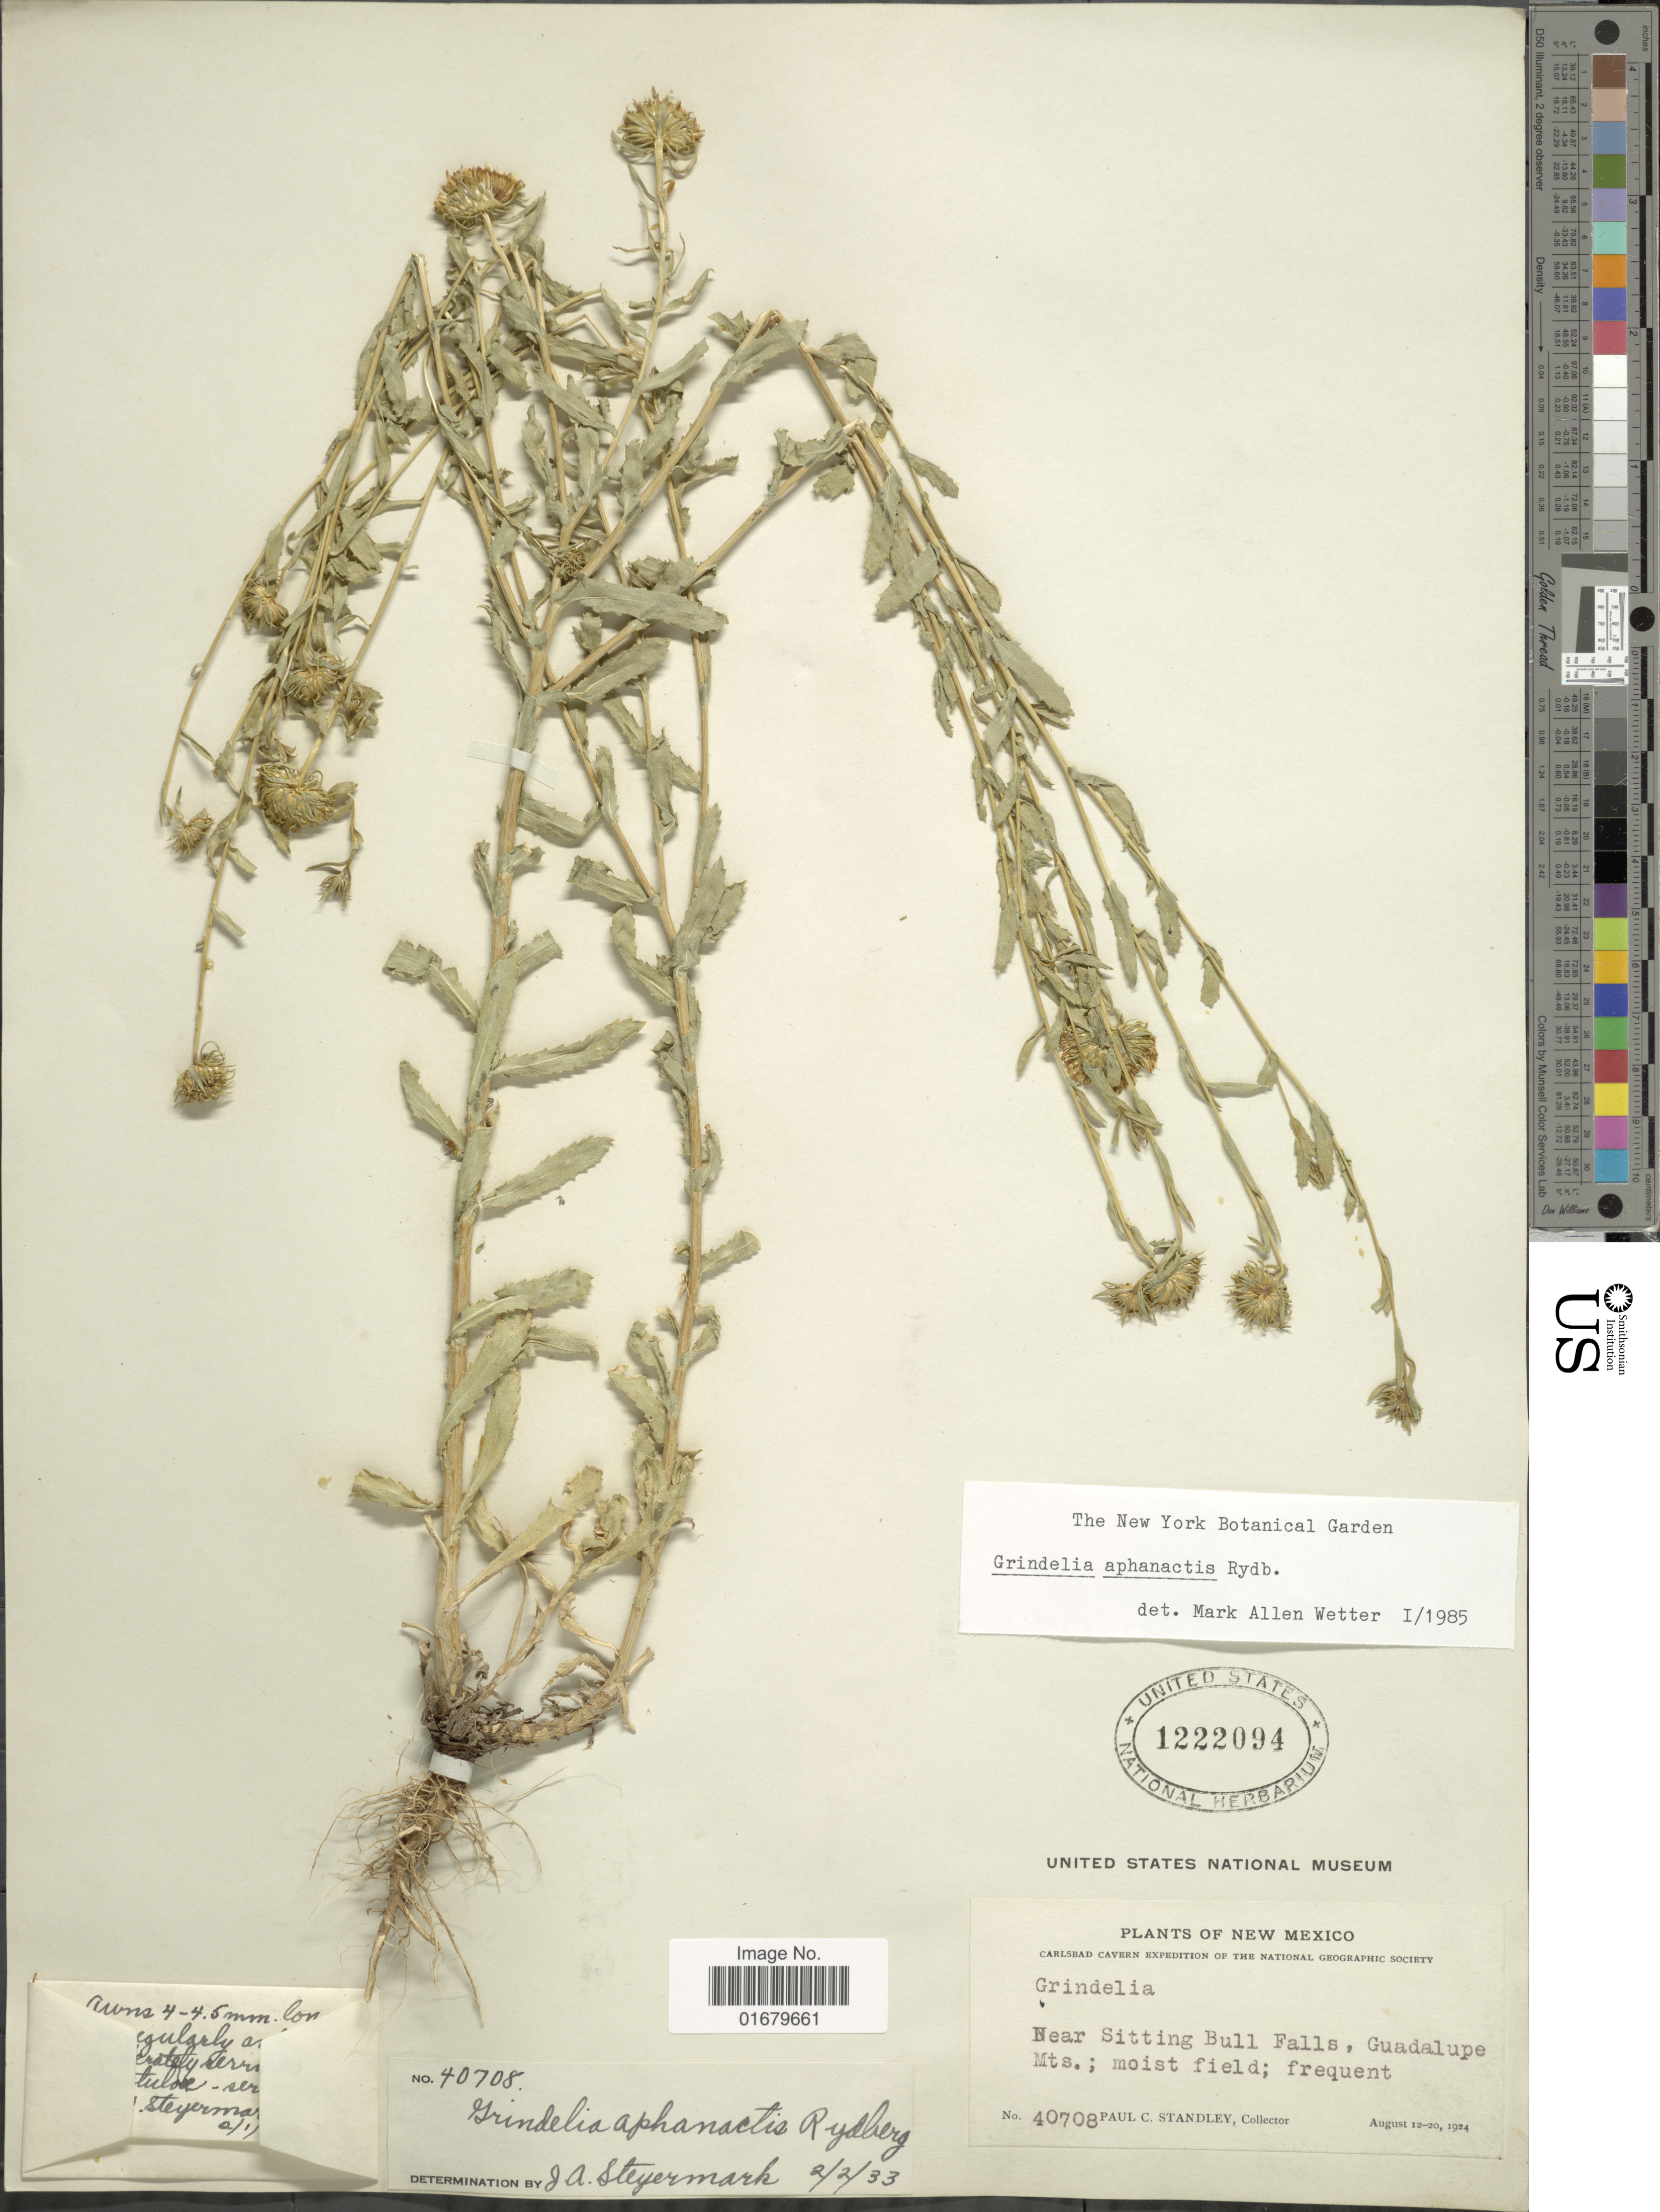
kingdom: Plantae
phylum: Tracheophyta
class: Magnoliopsida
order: Asterales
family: Asteraceae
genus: Grindelia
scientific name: Grindelia aphanactis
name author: Rydb.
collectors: P. C. Standley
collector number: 40708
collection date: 1924-08-12/1924-08-20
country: United States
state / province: New Mexico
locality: Near Sitting Bull Falls, Guadalupe Mts.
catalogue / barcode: US 1222094